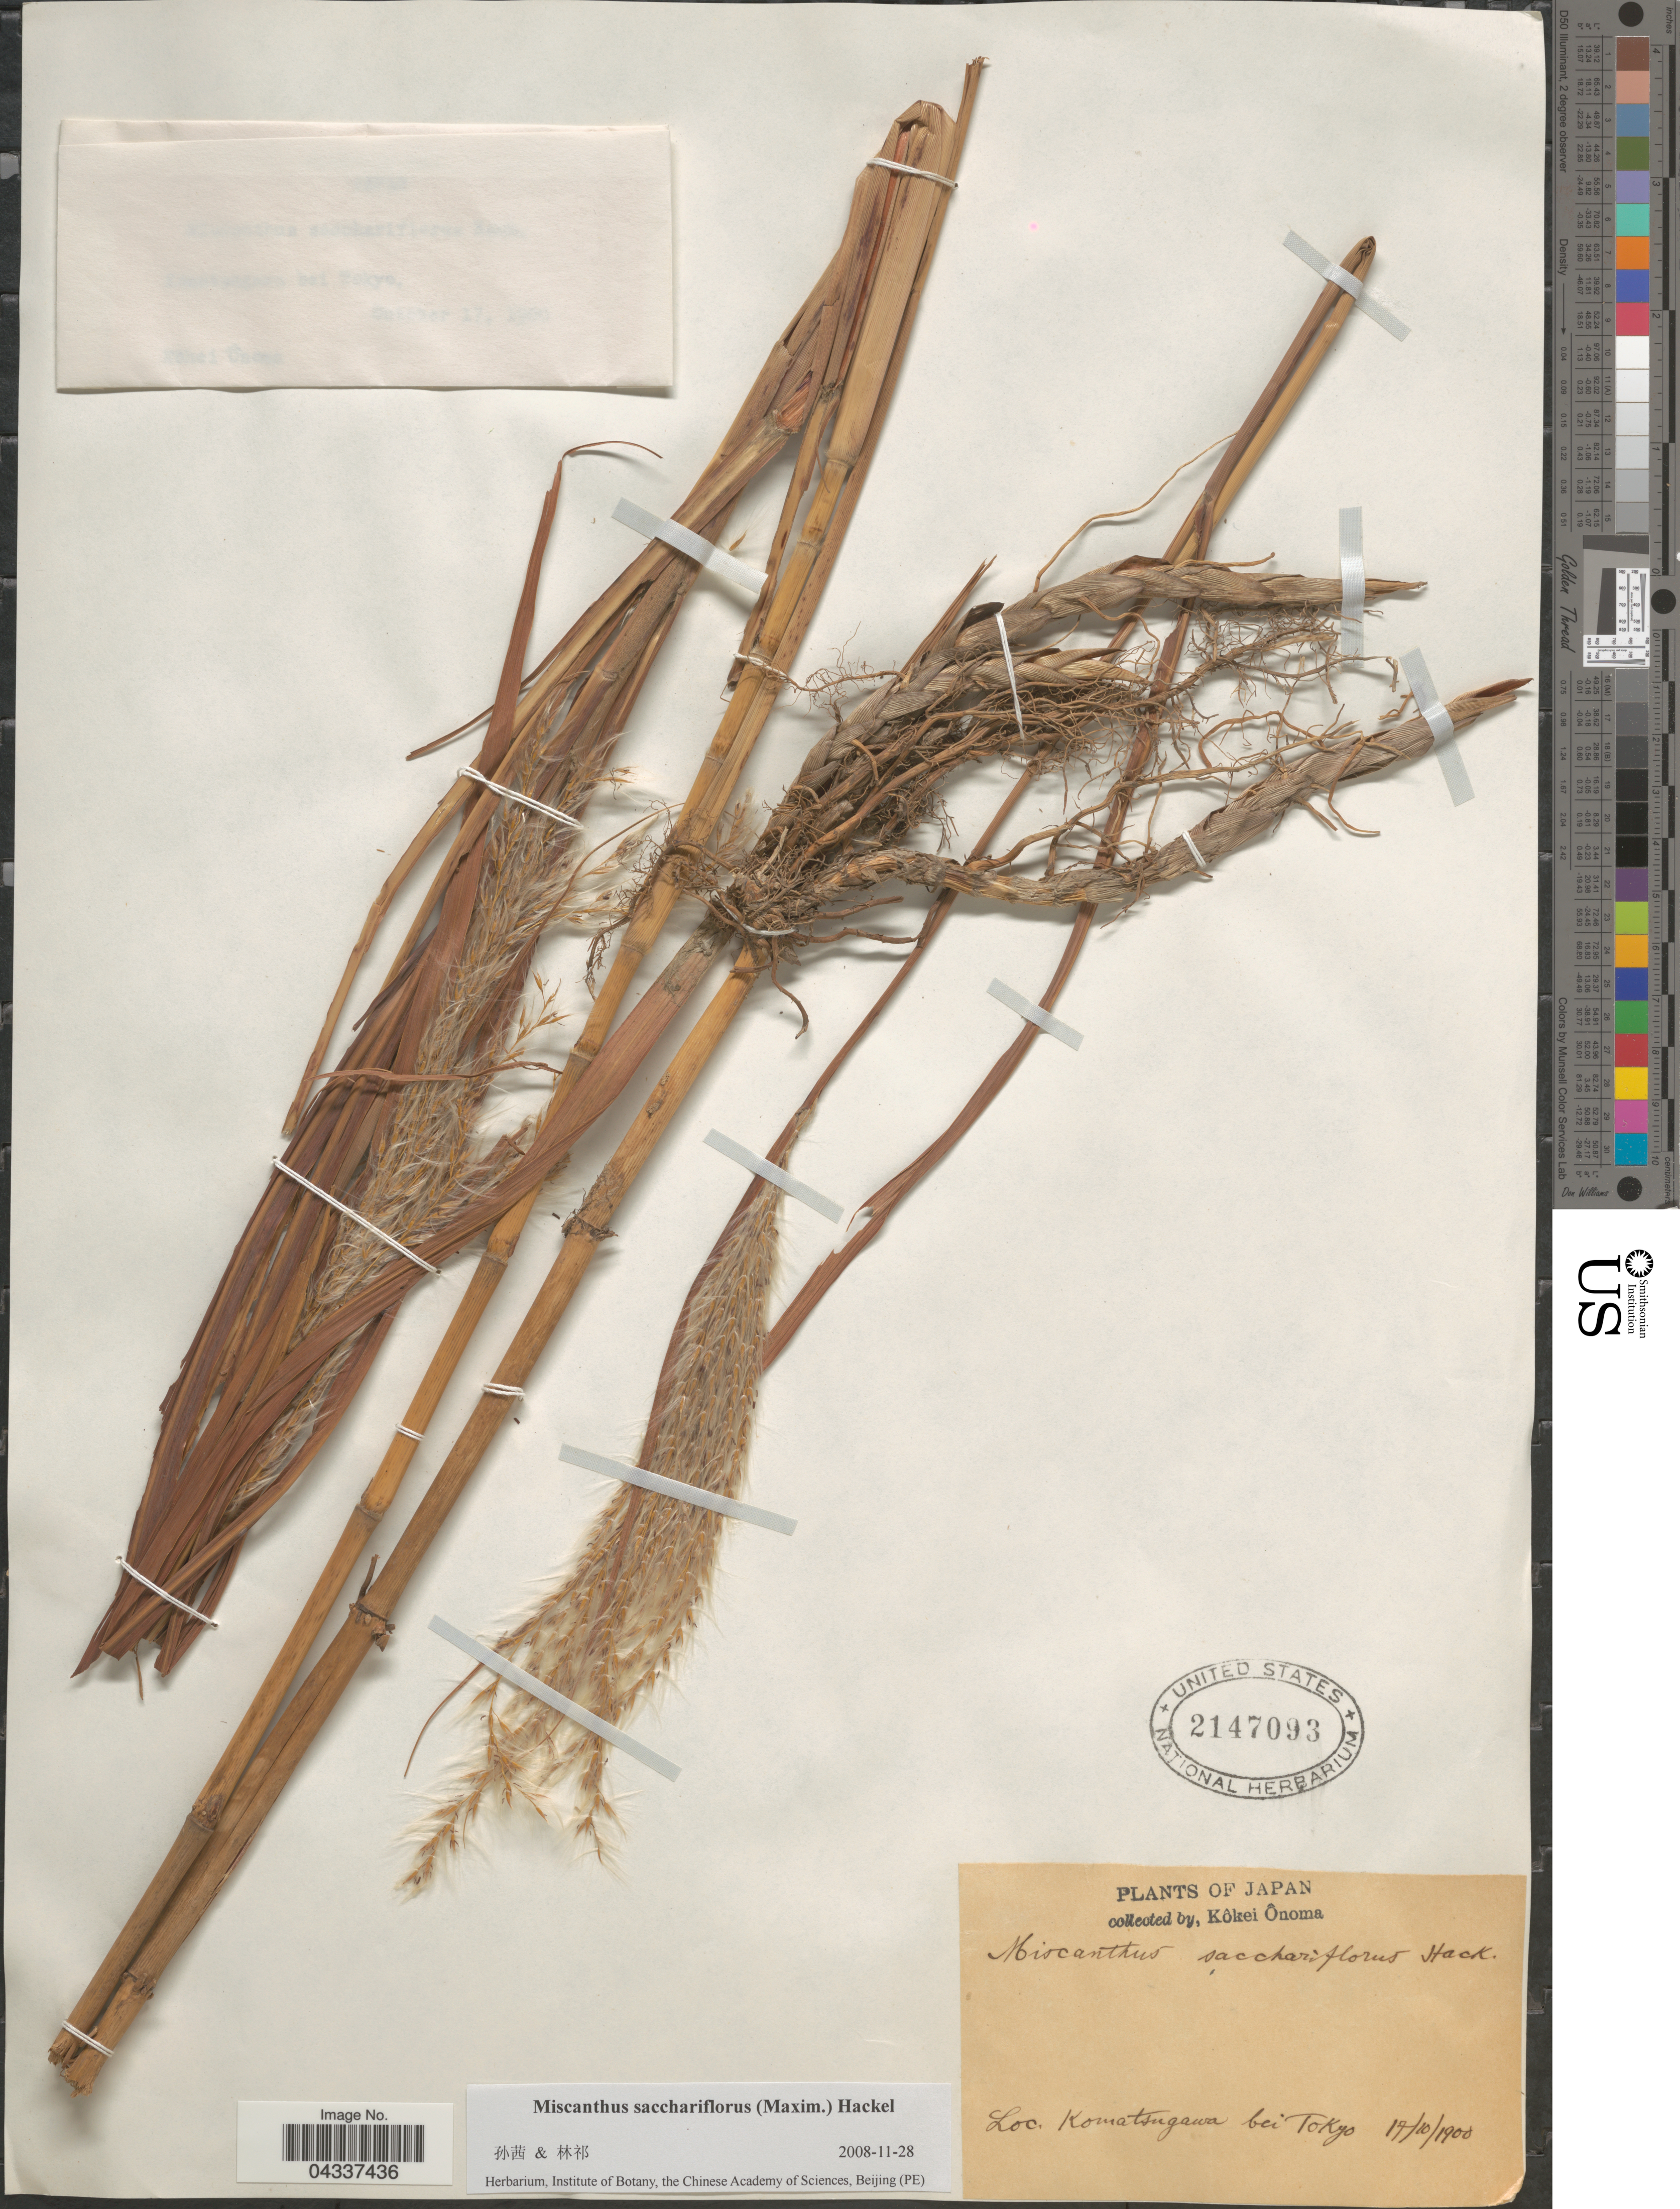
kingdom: Plantae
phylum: Tracheophyta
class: Liliopsida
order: Poales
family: Poaceae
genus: Miscanthus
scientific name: Miscanthus sacchariflorus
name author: (Maxim.) Hack.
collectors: K. Onoma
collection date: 1900-10-17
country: Japan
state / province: Tokyo, Federal City of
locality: Komatsugawa bei Tokyo.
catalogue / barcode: US 2147093